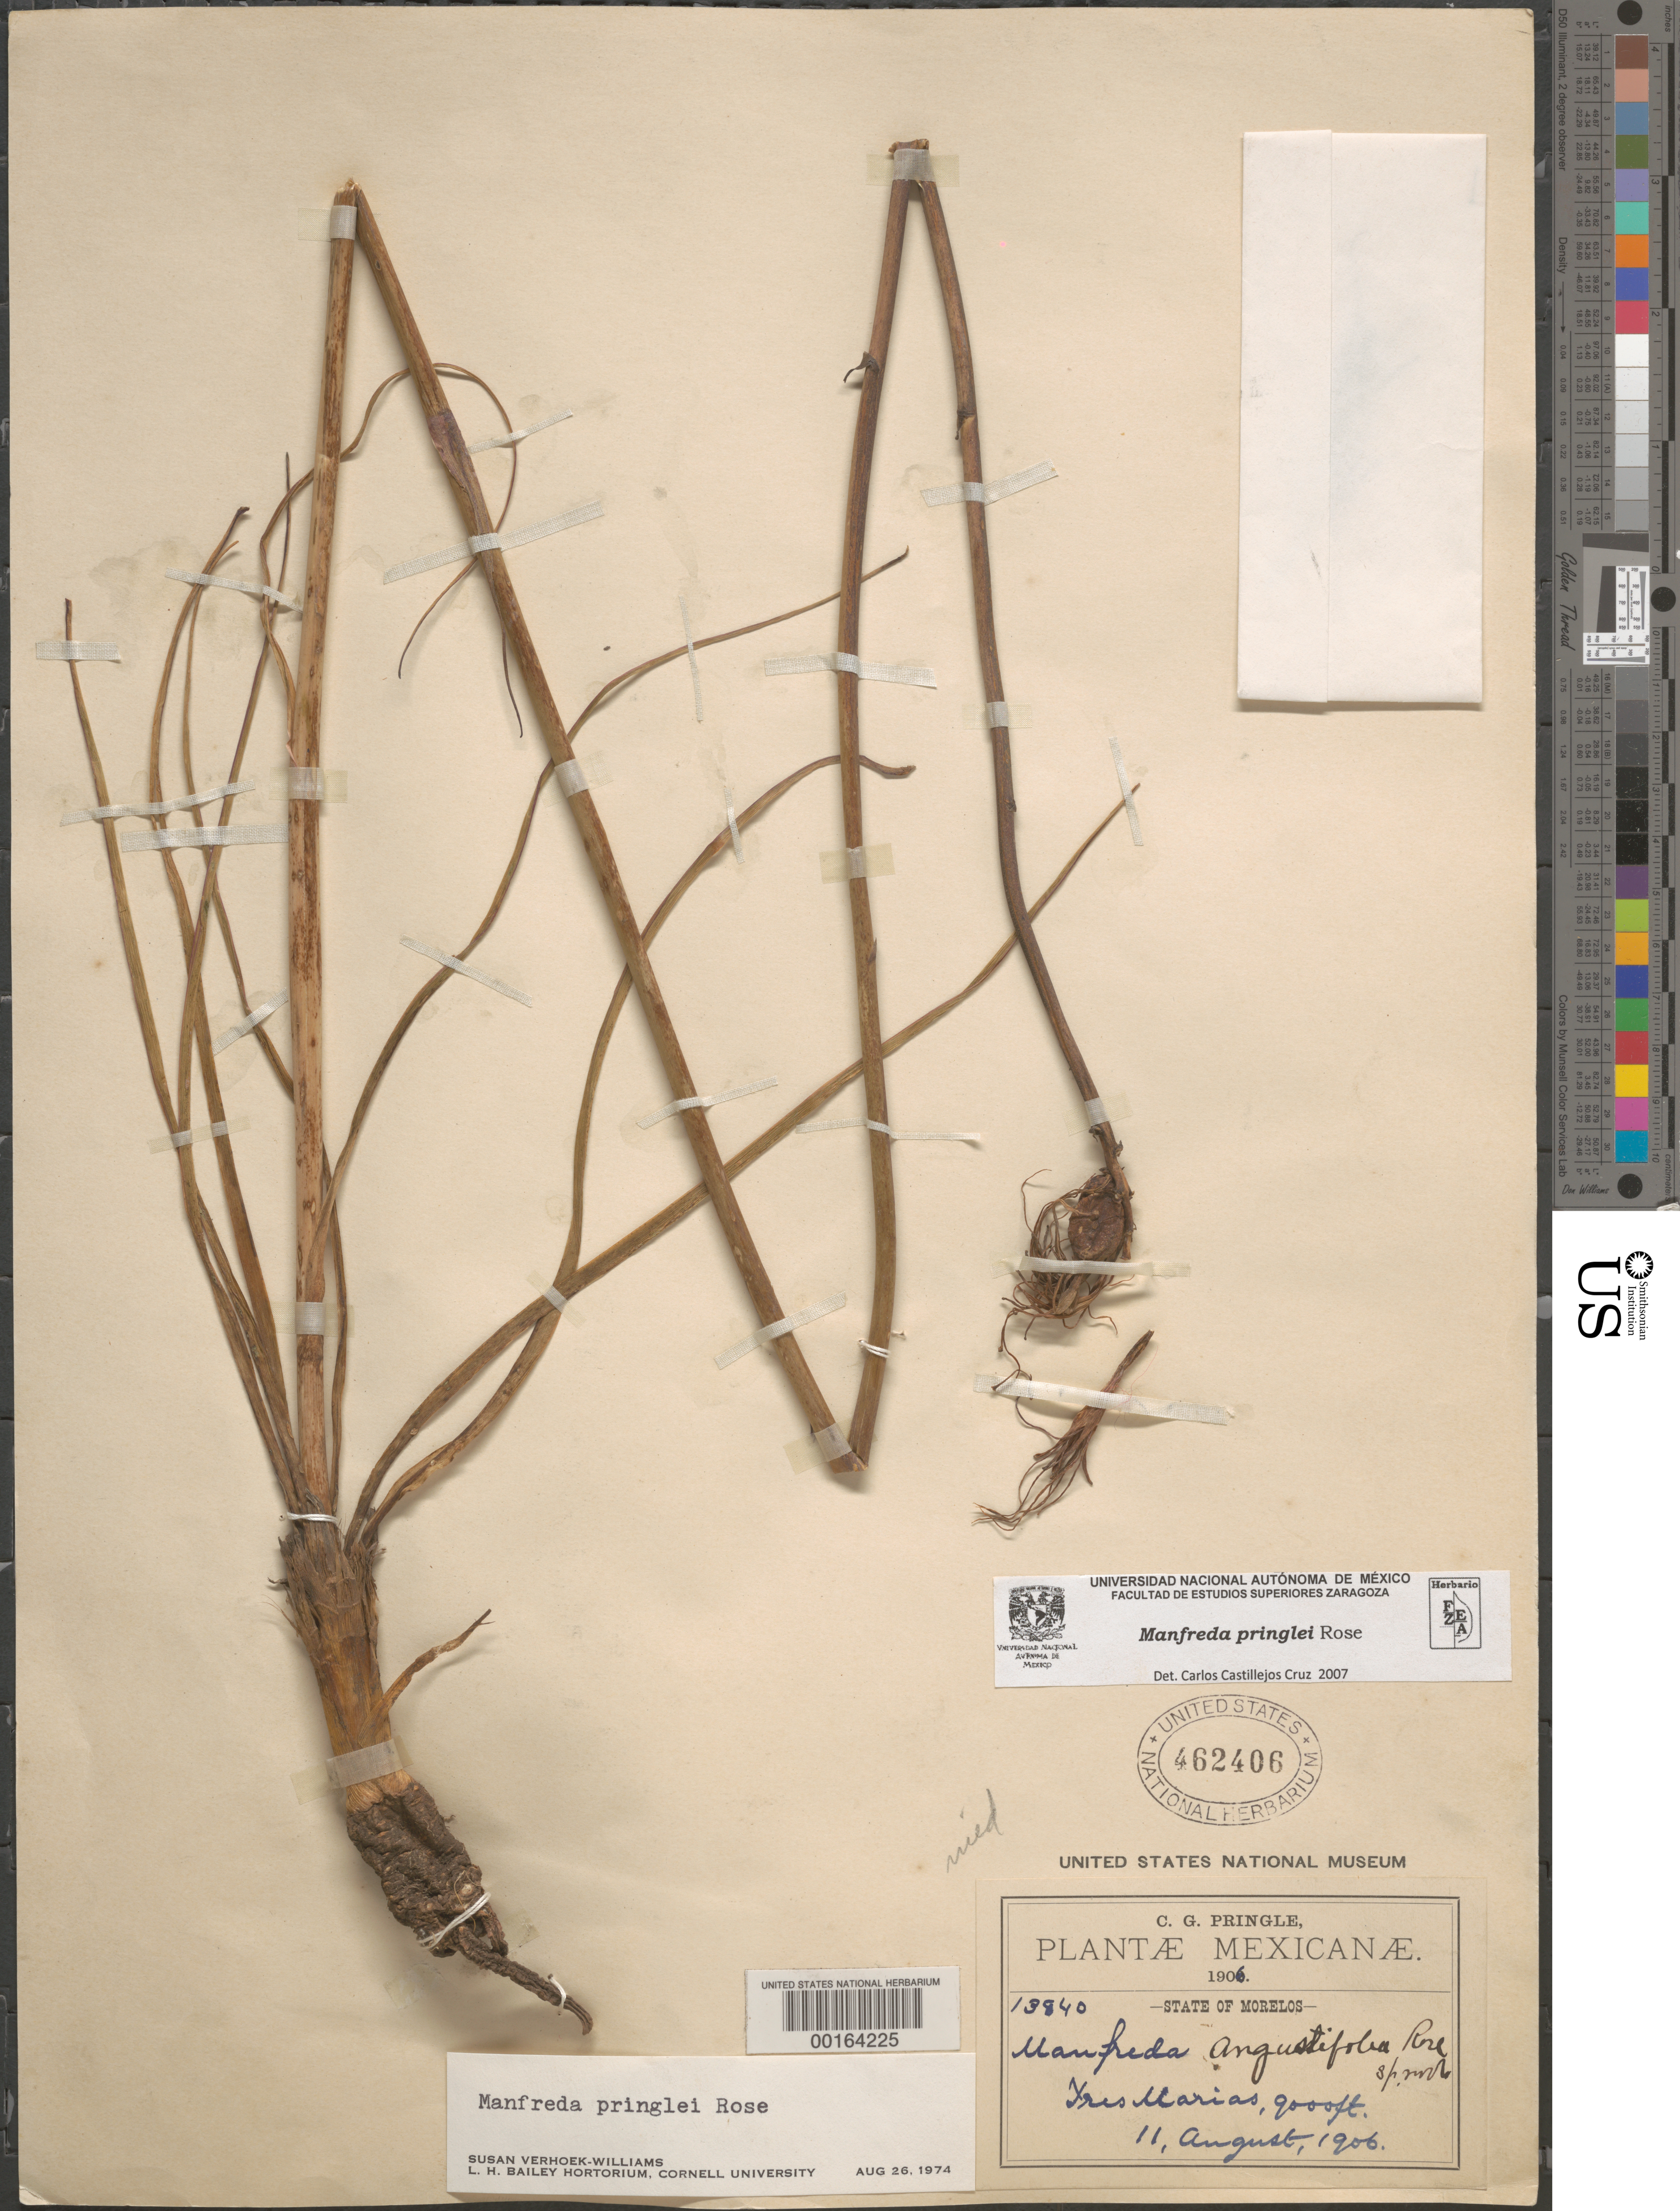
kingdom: Plantae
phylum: Tracheophyta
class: Liliopsida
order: Asparagales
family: Asparagaceae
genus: Manfreda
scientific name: Manfreda pringlei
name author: Rose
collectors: C. G. Pringle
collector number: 13840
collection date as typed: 11 Aug 1906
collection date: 1906-08-11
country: Mexico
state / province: Morelos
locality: Tres marias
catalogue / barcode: US 462406